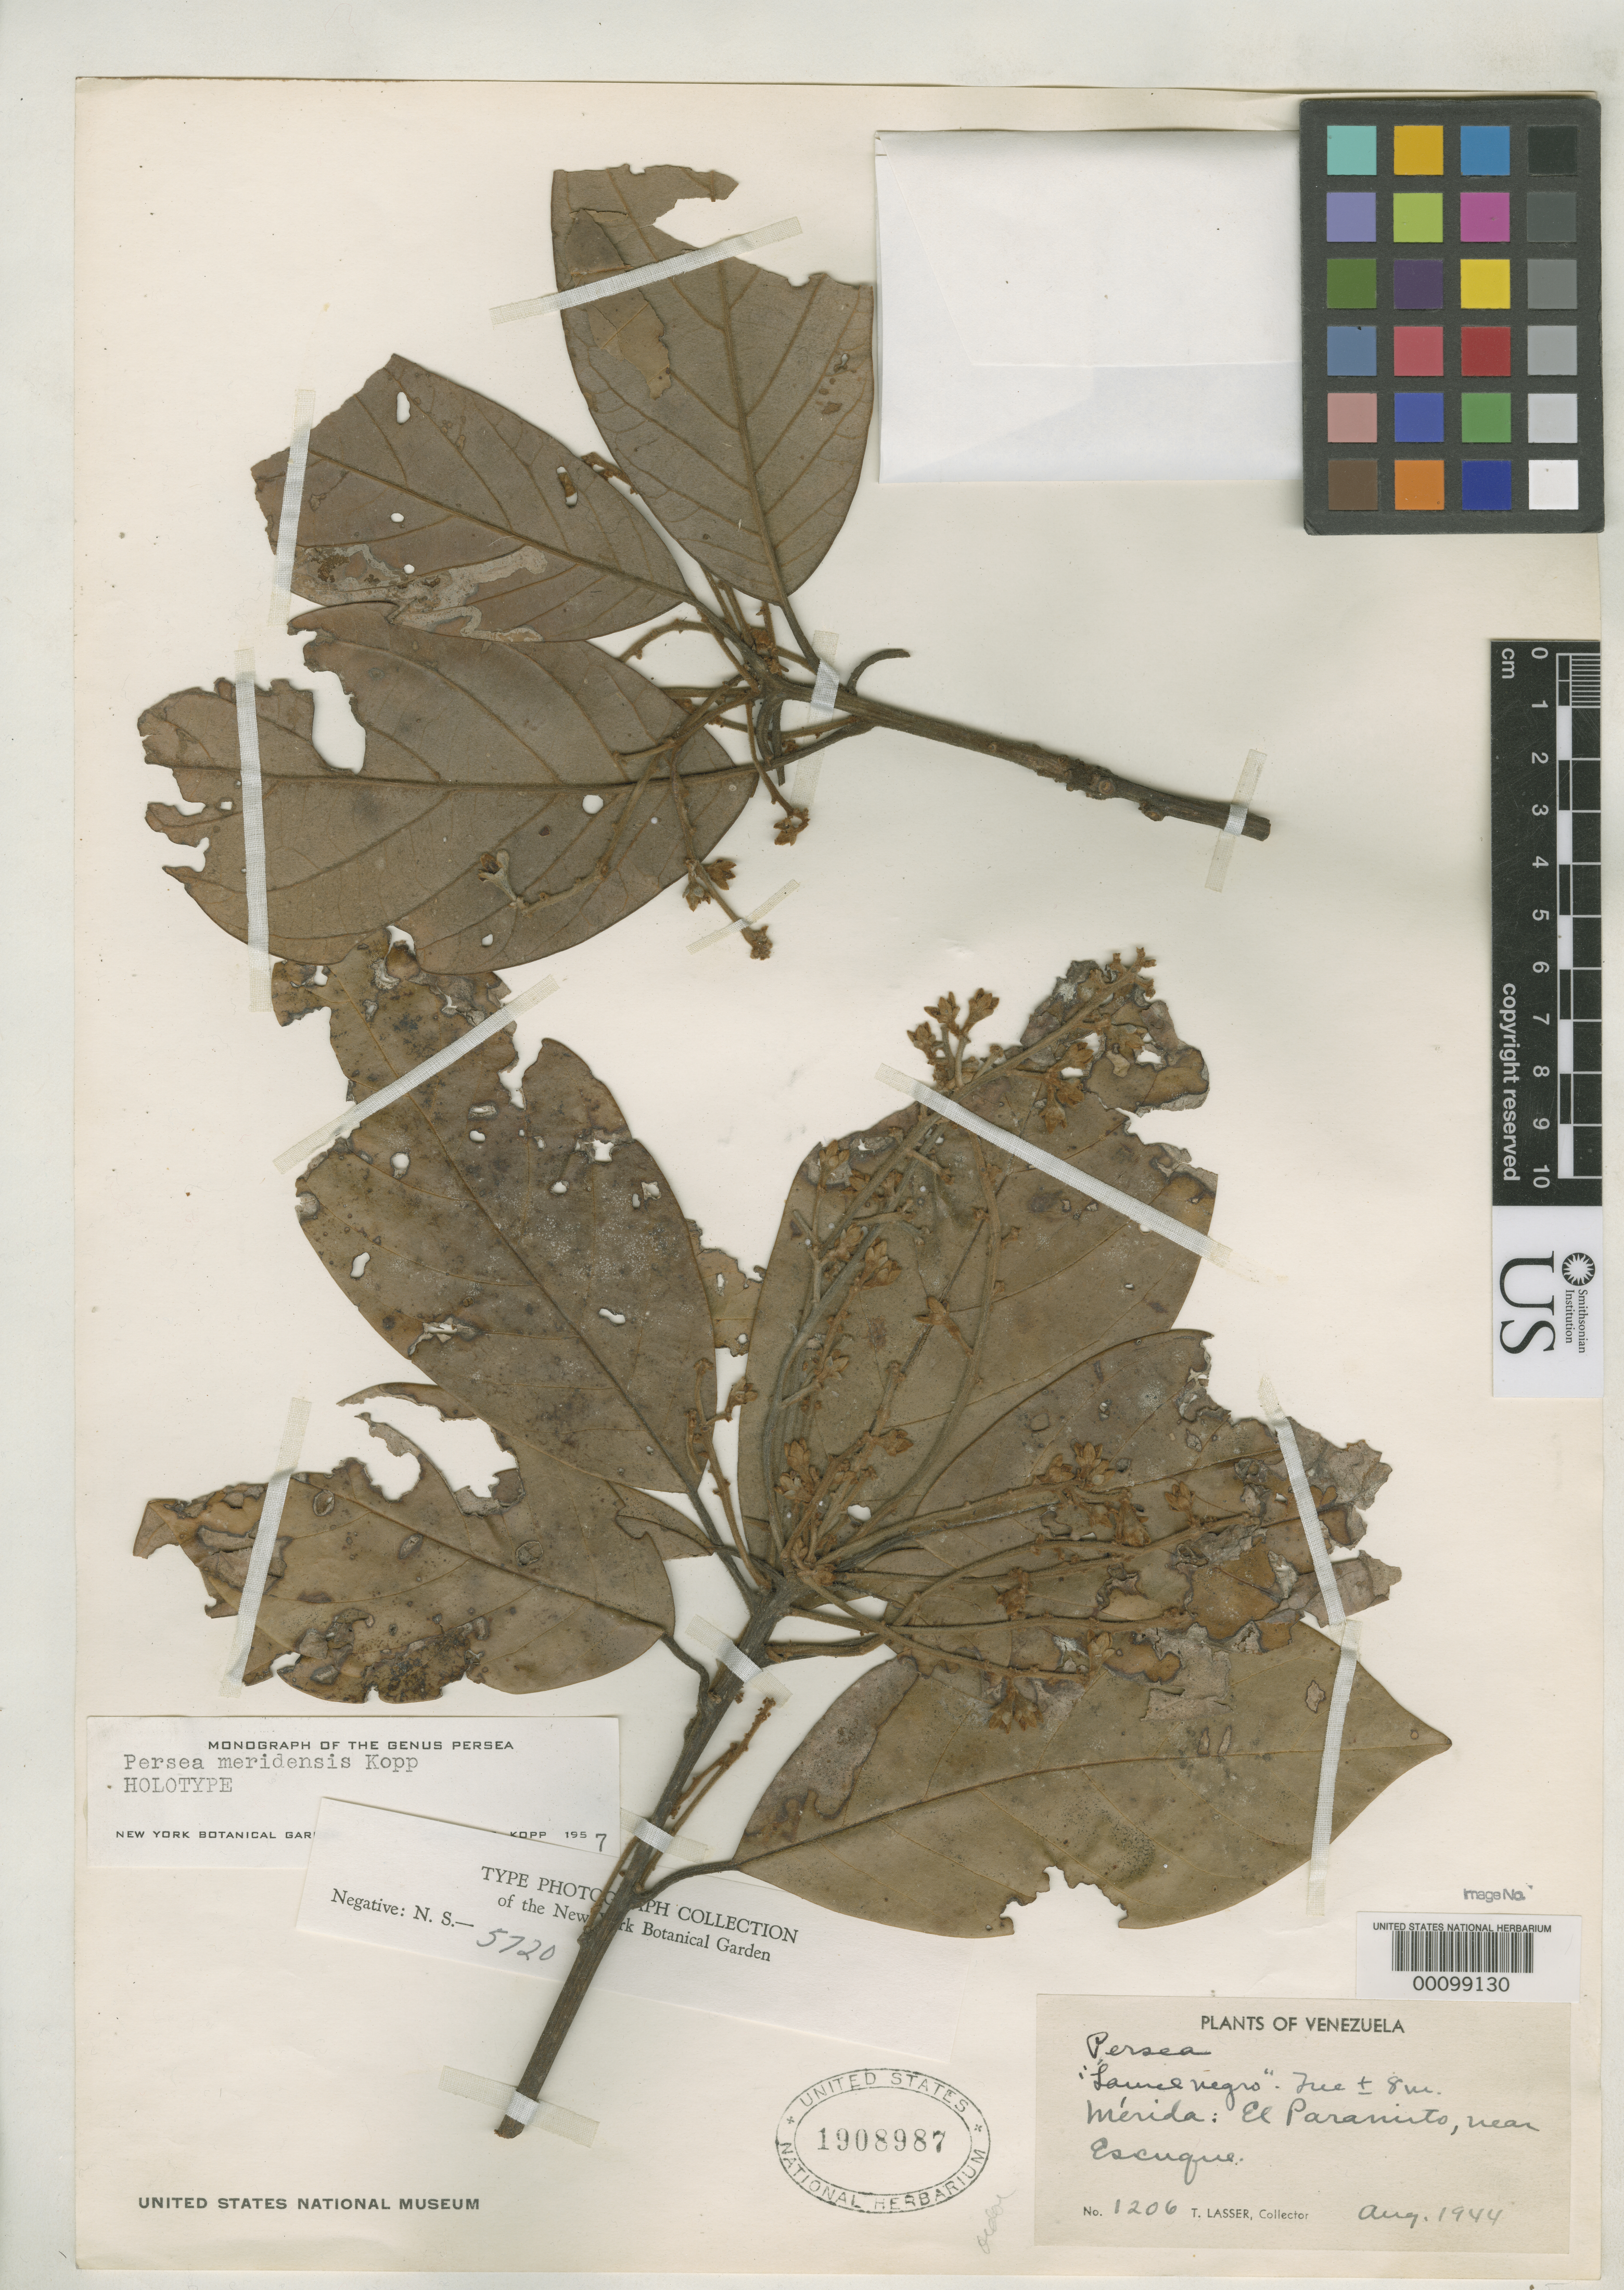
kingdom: Plantae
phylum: Tracheophyta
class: Magnoliopsida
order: Laurales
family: Lauraceae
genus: Persea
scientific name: Persea meridensis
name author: L.E. Kopp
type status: Holotype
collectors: T. Lasser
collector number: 1206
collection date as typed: Aug 1944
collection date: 1944-08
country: Venezuela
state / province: Mérida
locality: Escuque.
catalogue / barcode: US 1908987